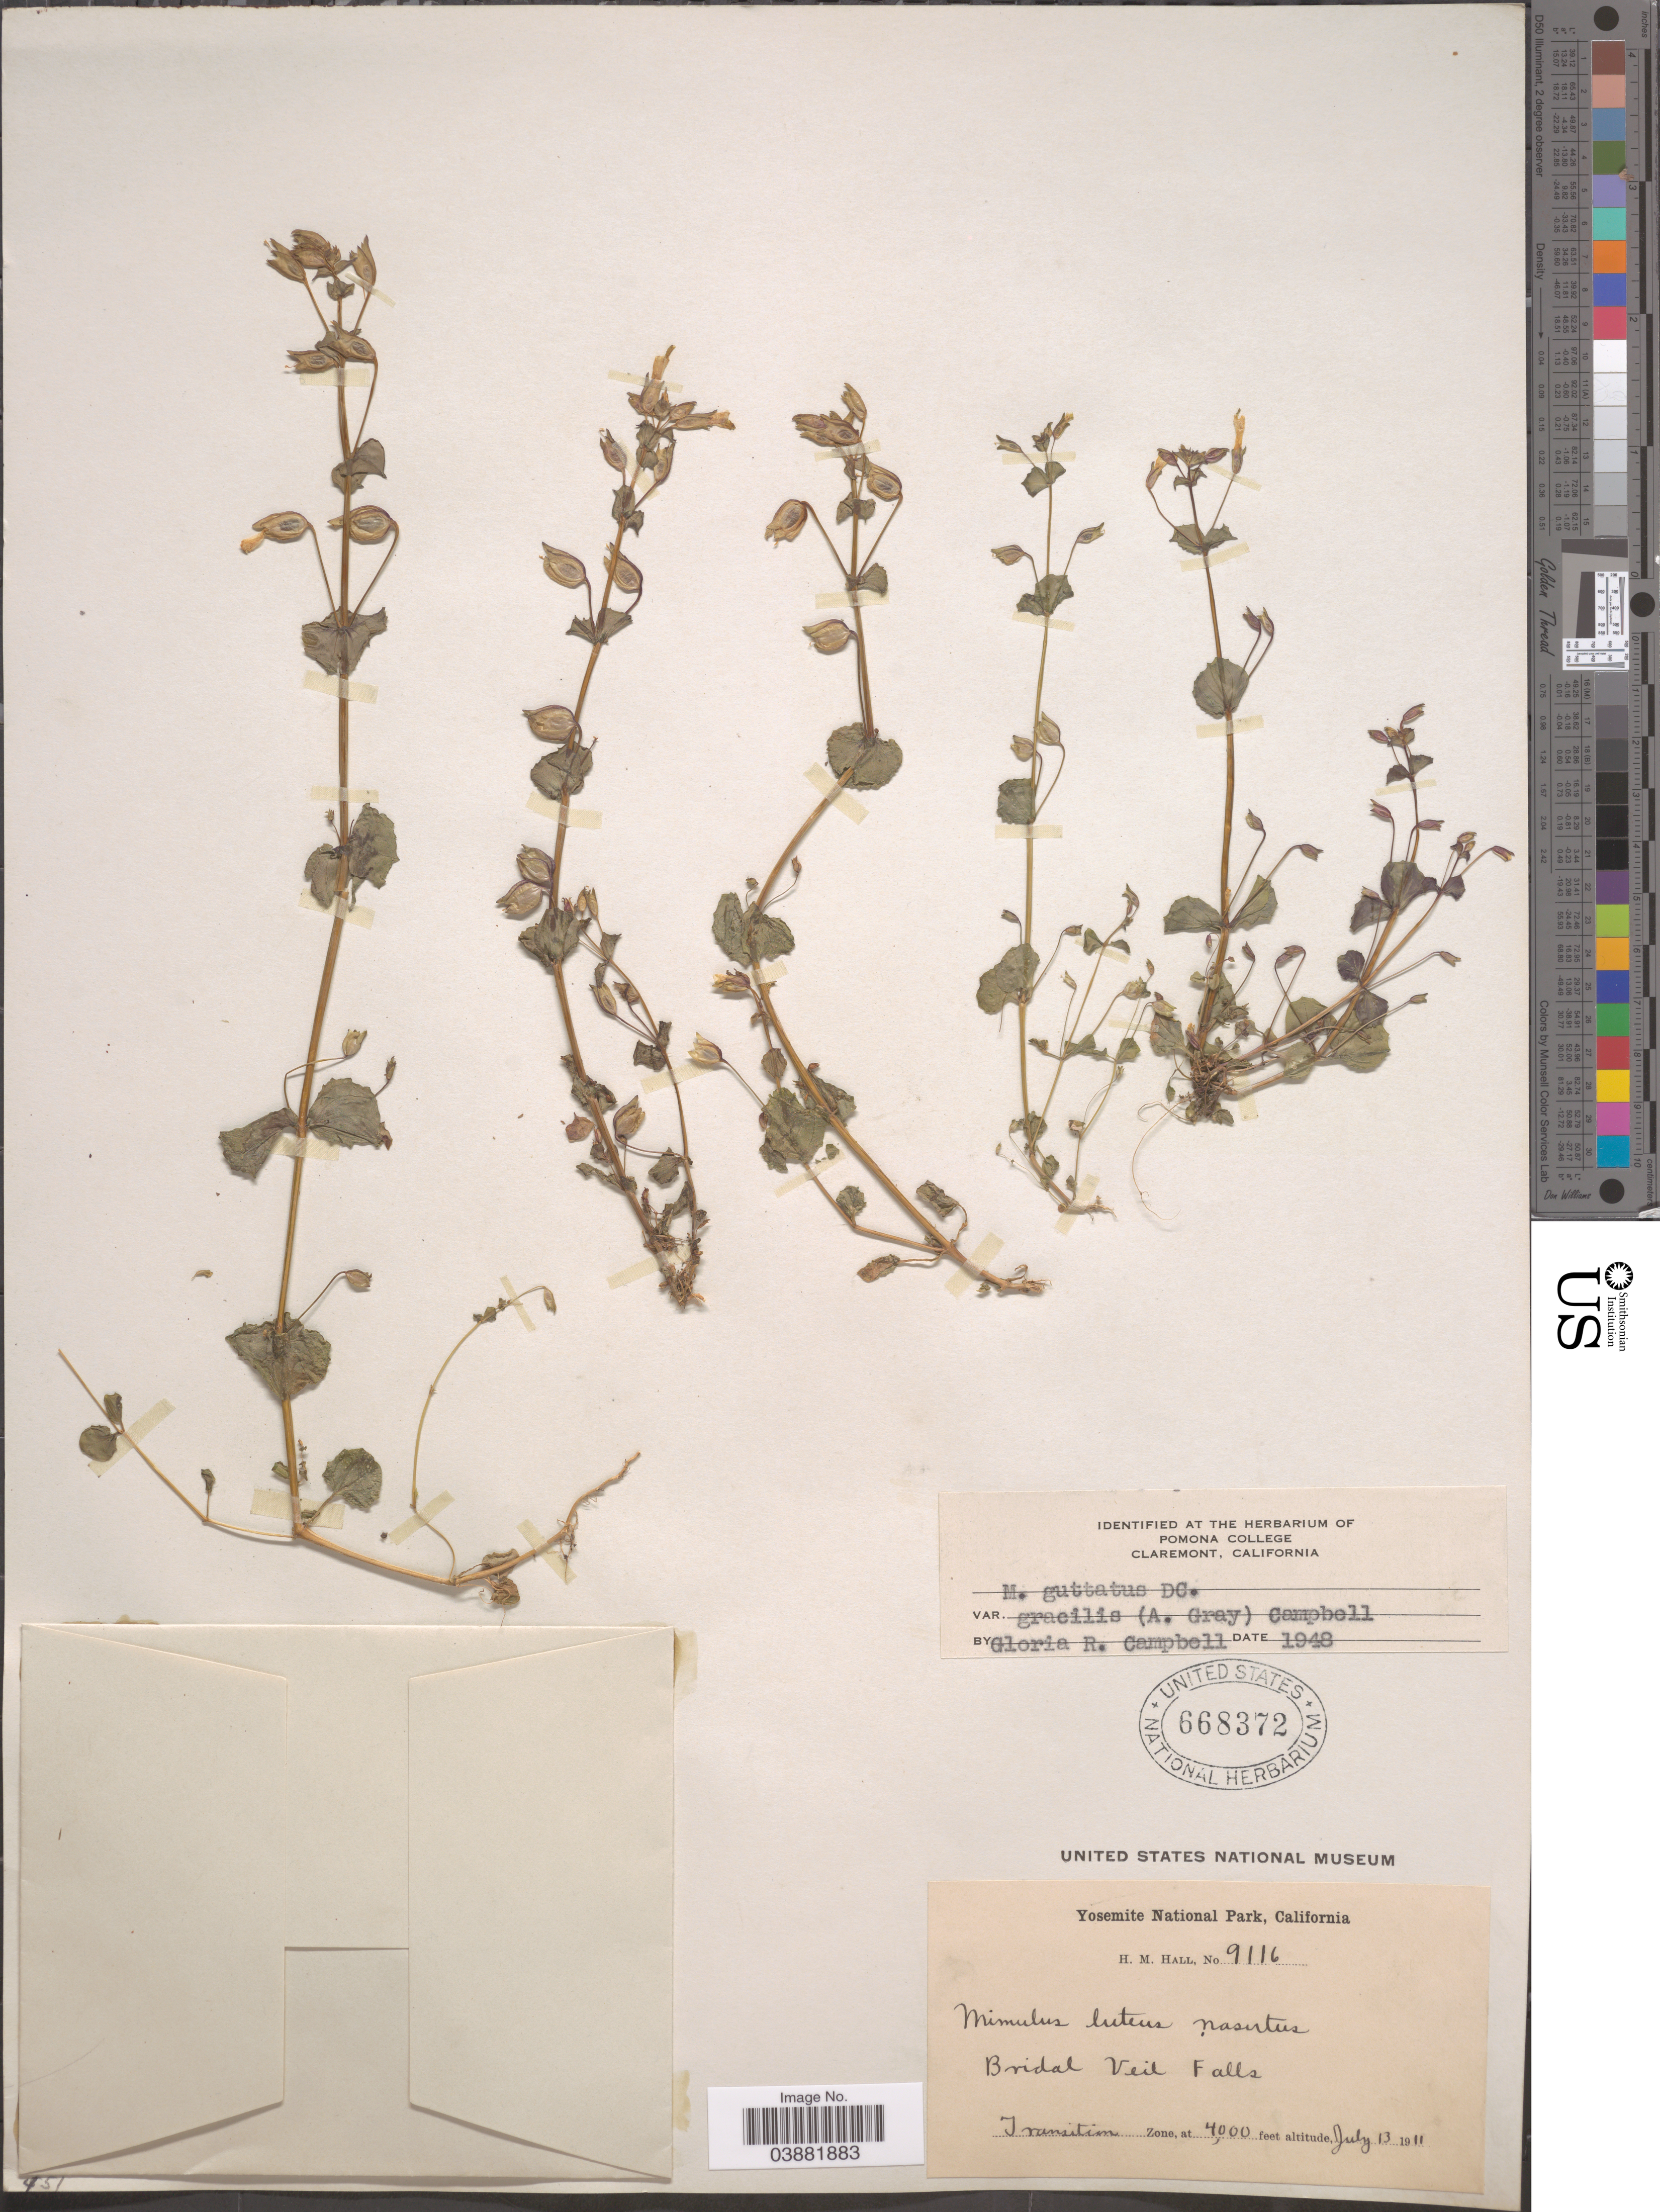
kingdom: Plantae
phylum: Tracheophyta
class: Magnoliopsida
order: Lamiales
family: Phrymaceae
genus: Mimulus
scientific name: Mimulus guttatus var. gracilis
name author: (A. Gray) G.R. Campb.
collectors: H. M. Hall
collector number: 9116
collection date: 1911-07-13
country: United States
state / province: California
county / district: Mariposa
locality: Yosemite National Park. Bridal Veil Falls. Transition Zone.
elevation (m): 1219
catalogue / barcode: US 668372